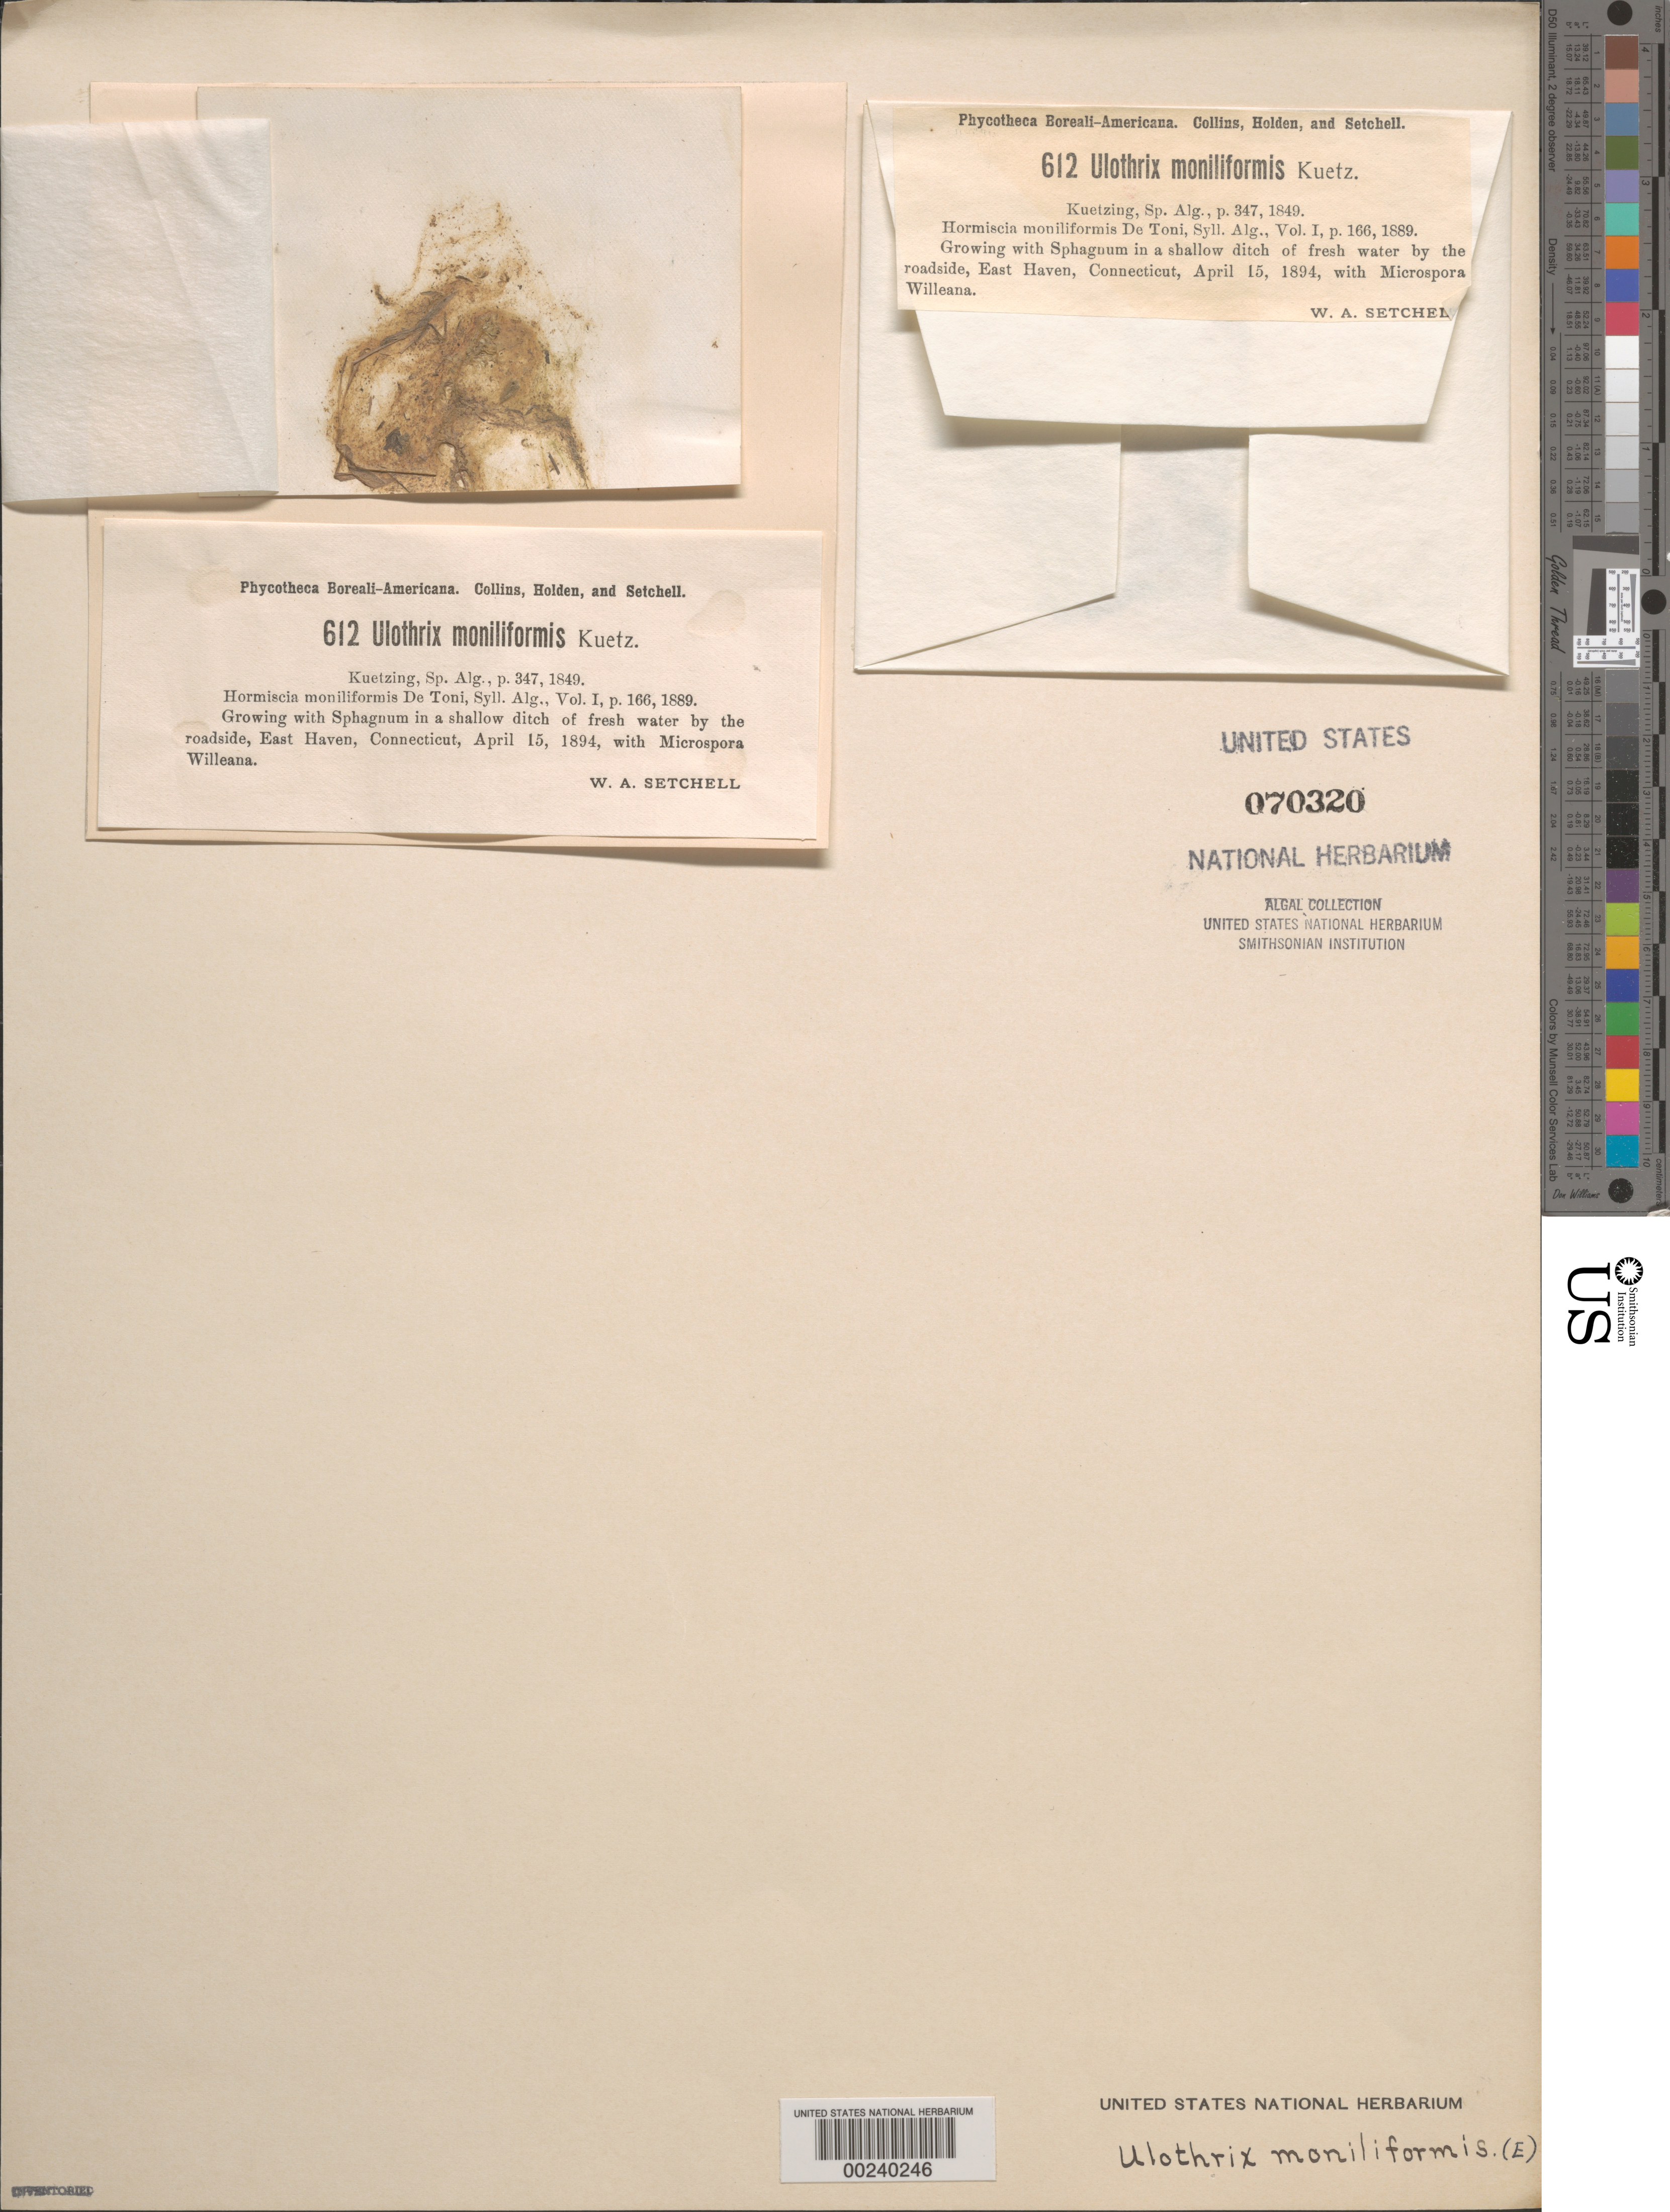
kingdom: Plantae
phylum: Chlorophyta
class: Ulvophyceae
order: Ulotrichales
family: Ulotrichaceae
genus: Ulothrix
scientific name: Ulothrix albicans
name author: Kütz.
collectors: W. Setchell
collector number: PB-A 612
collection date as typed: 15 Apr 1894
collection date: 1894-04-15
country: United States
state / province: Connecticut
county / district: New Haven County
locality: East Haven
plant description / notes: Collins, Holden & Setchell, Phycotheca Boreali-Americana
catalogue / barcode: US 70320